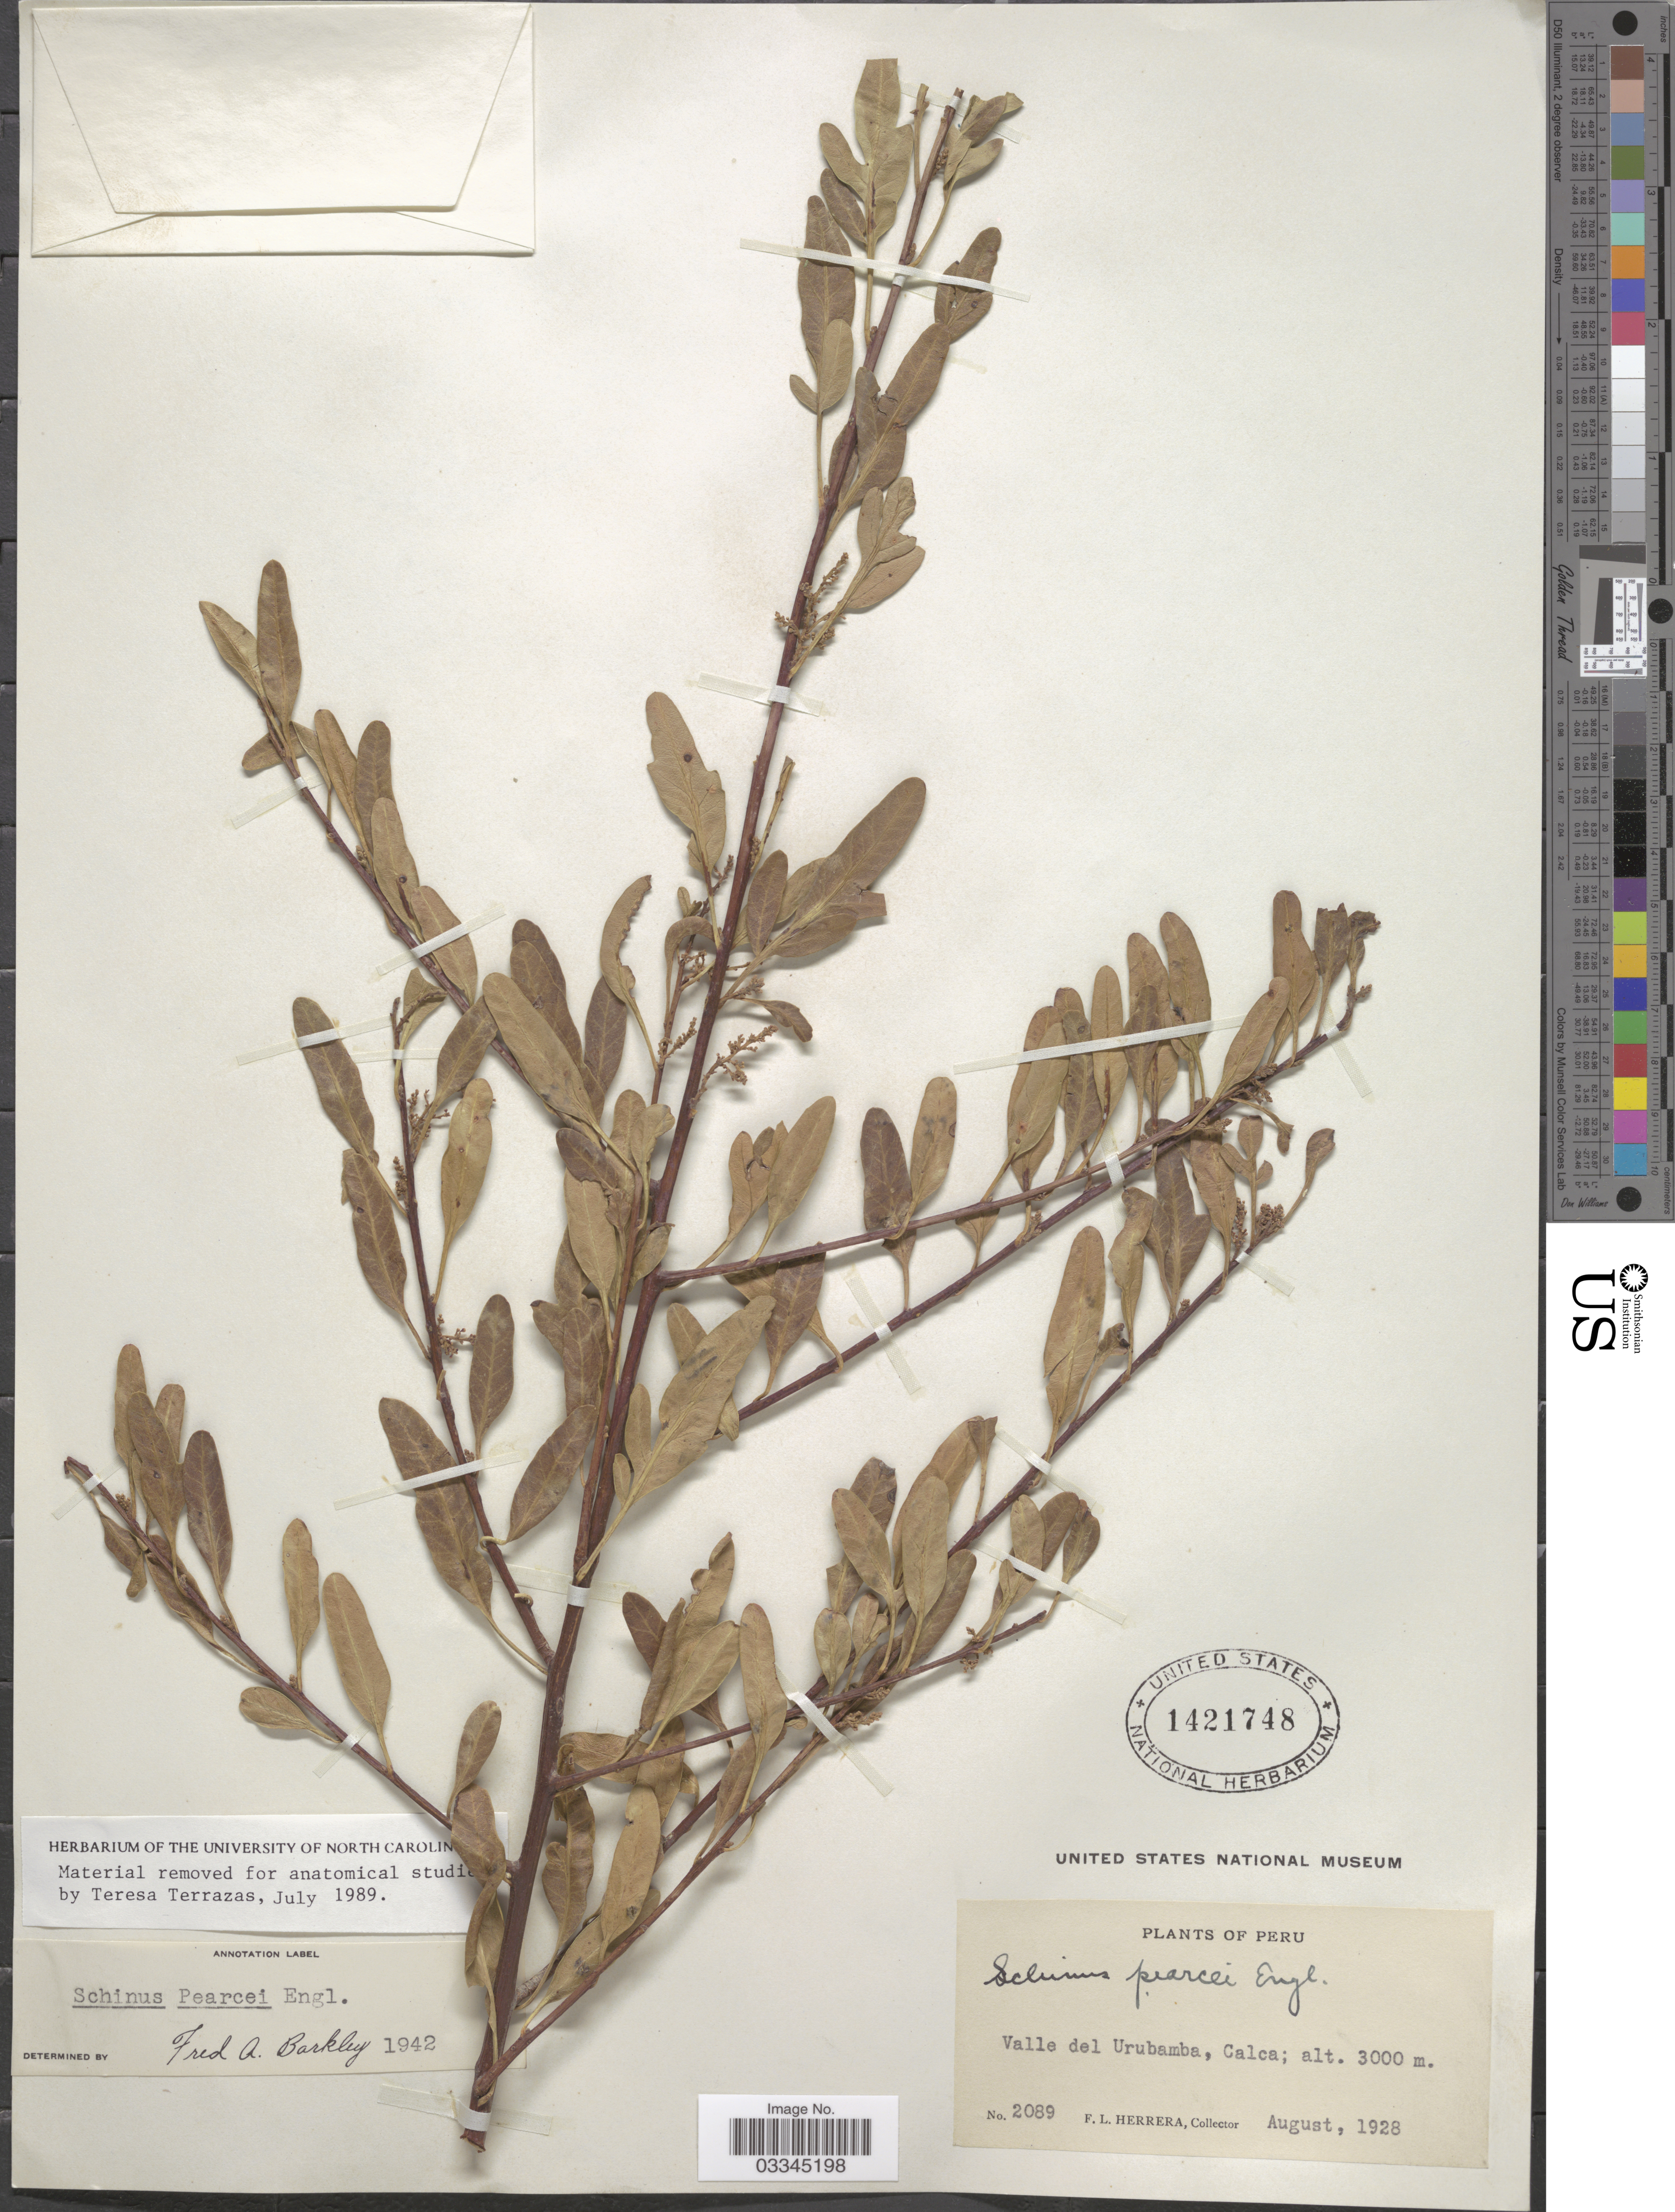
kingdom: Plantae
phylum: Tracheophyta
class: Magnoliopsida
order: Sapindales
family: Anacardiaceae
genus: Schinus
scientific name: Schinus pearcei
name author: Engl.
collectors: F. L. Herrera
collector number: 2089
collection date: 1928-08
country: Peru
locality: Valle del Urubamba, Calca.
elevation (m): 3000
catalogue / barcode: US 1421748